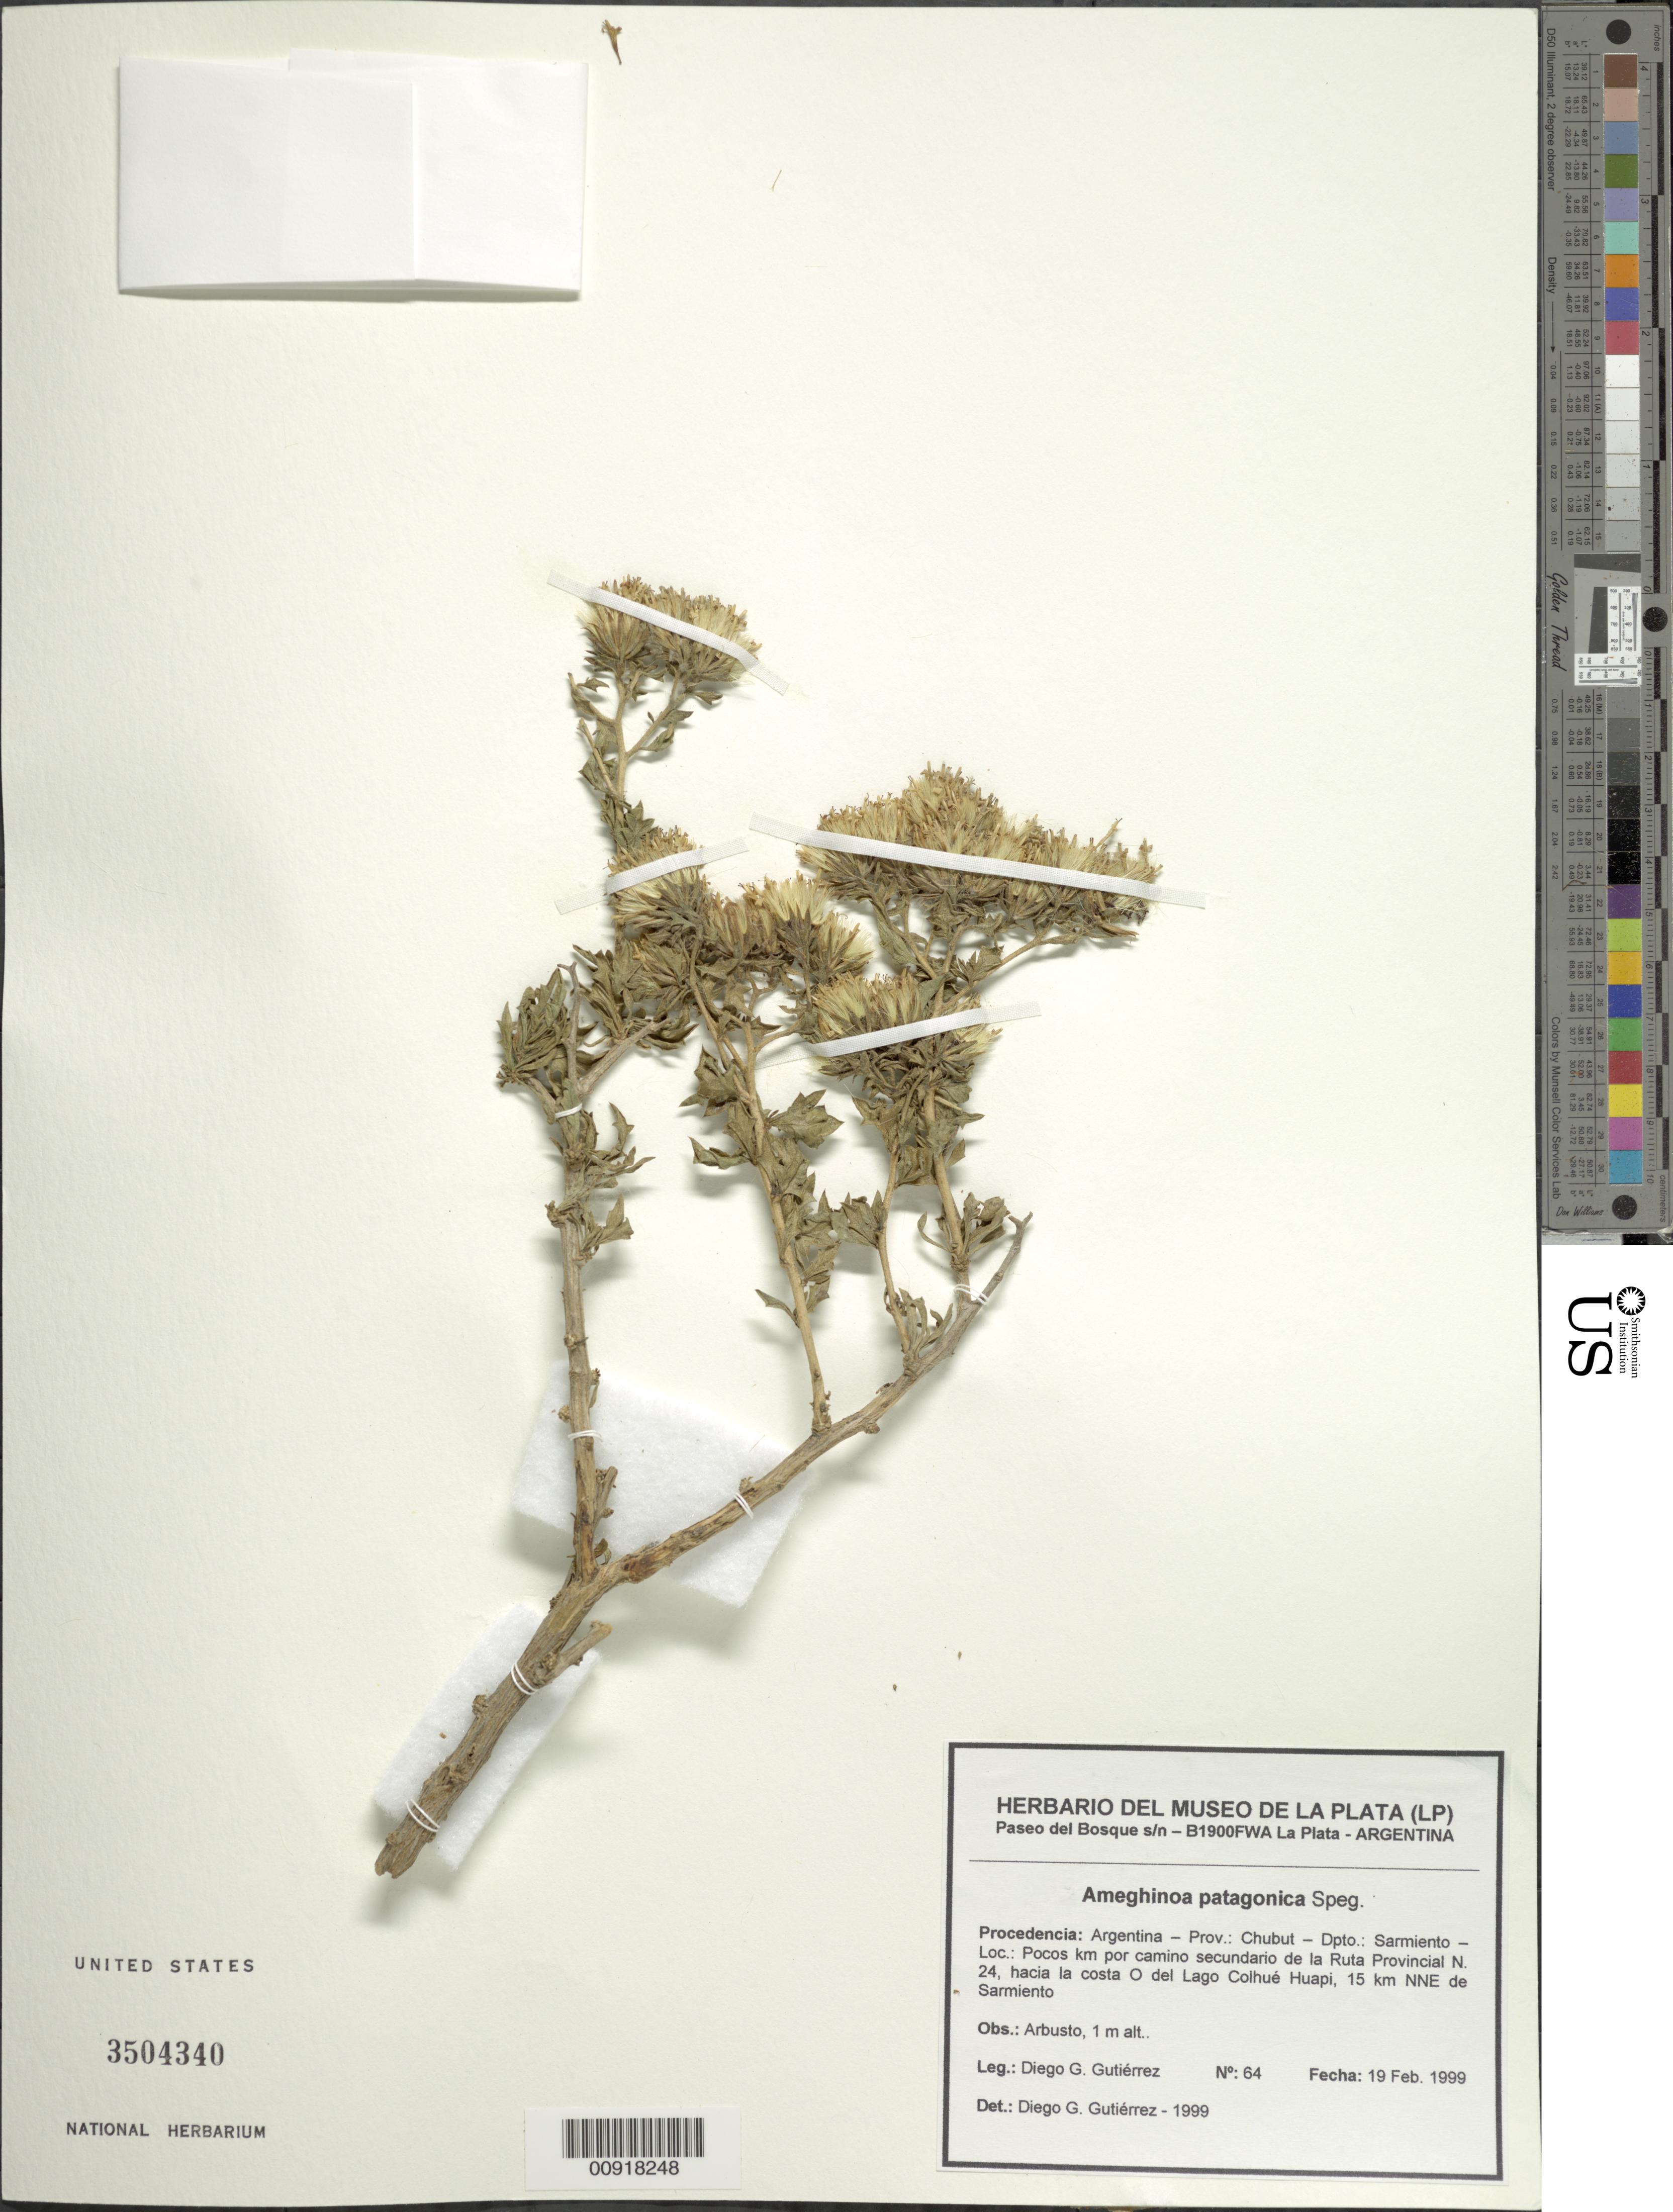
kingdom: Plantae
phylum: Tracheophyta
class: Magnoliopsida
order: Asterales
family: Asteraceae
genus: Ameghinoa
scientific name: Ameghinoa patagonica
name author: Speg.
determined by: Gutierrez, D. G.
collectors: D. G. Gutiérrez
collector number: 64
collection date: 1999-02-19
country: Argentina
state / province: Chubut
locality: Dpto. Sarmiento, pocos km por camino secundario de la Ruta Provincial N. 24, hacia la costa O del Lago Colhué Huapi, 15 km NNE de Sarmiento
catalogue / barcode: US 3504340